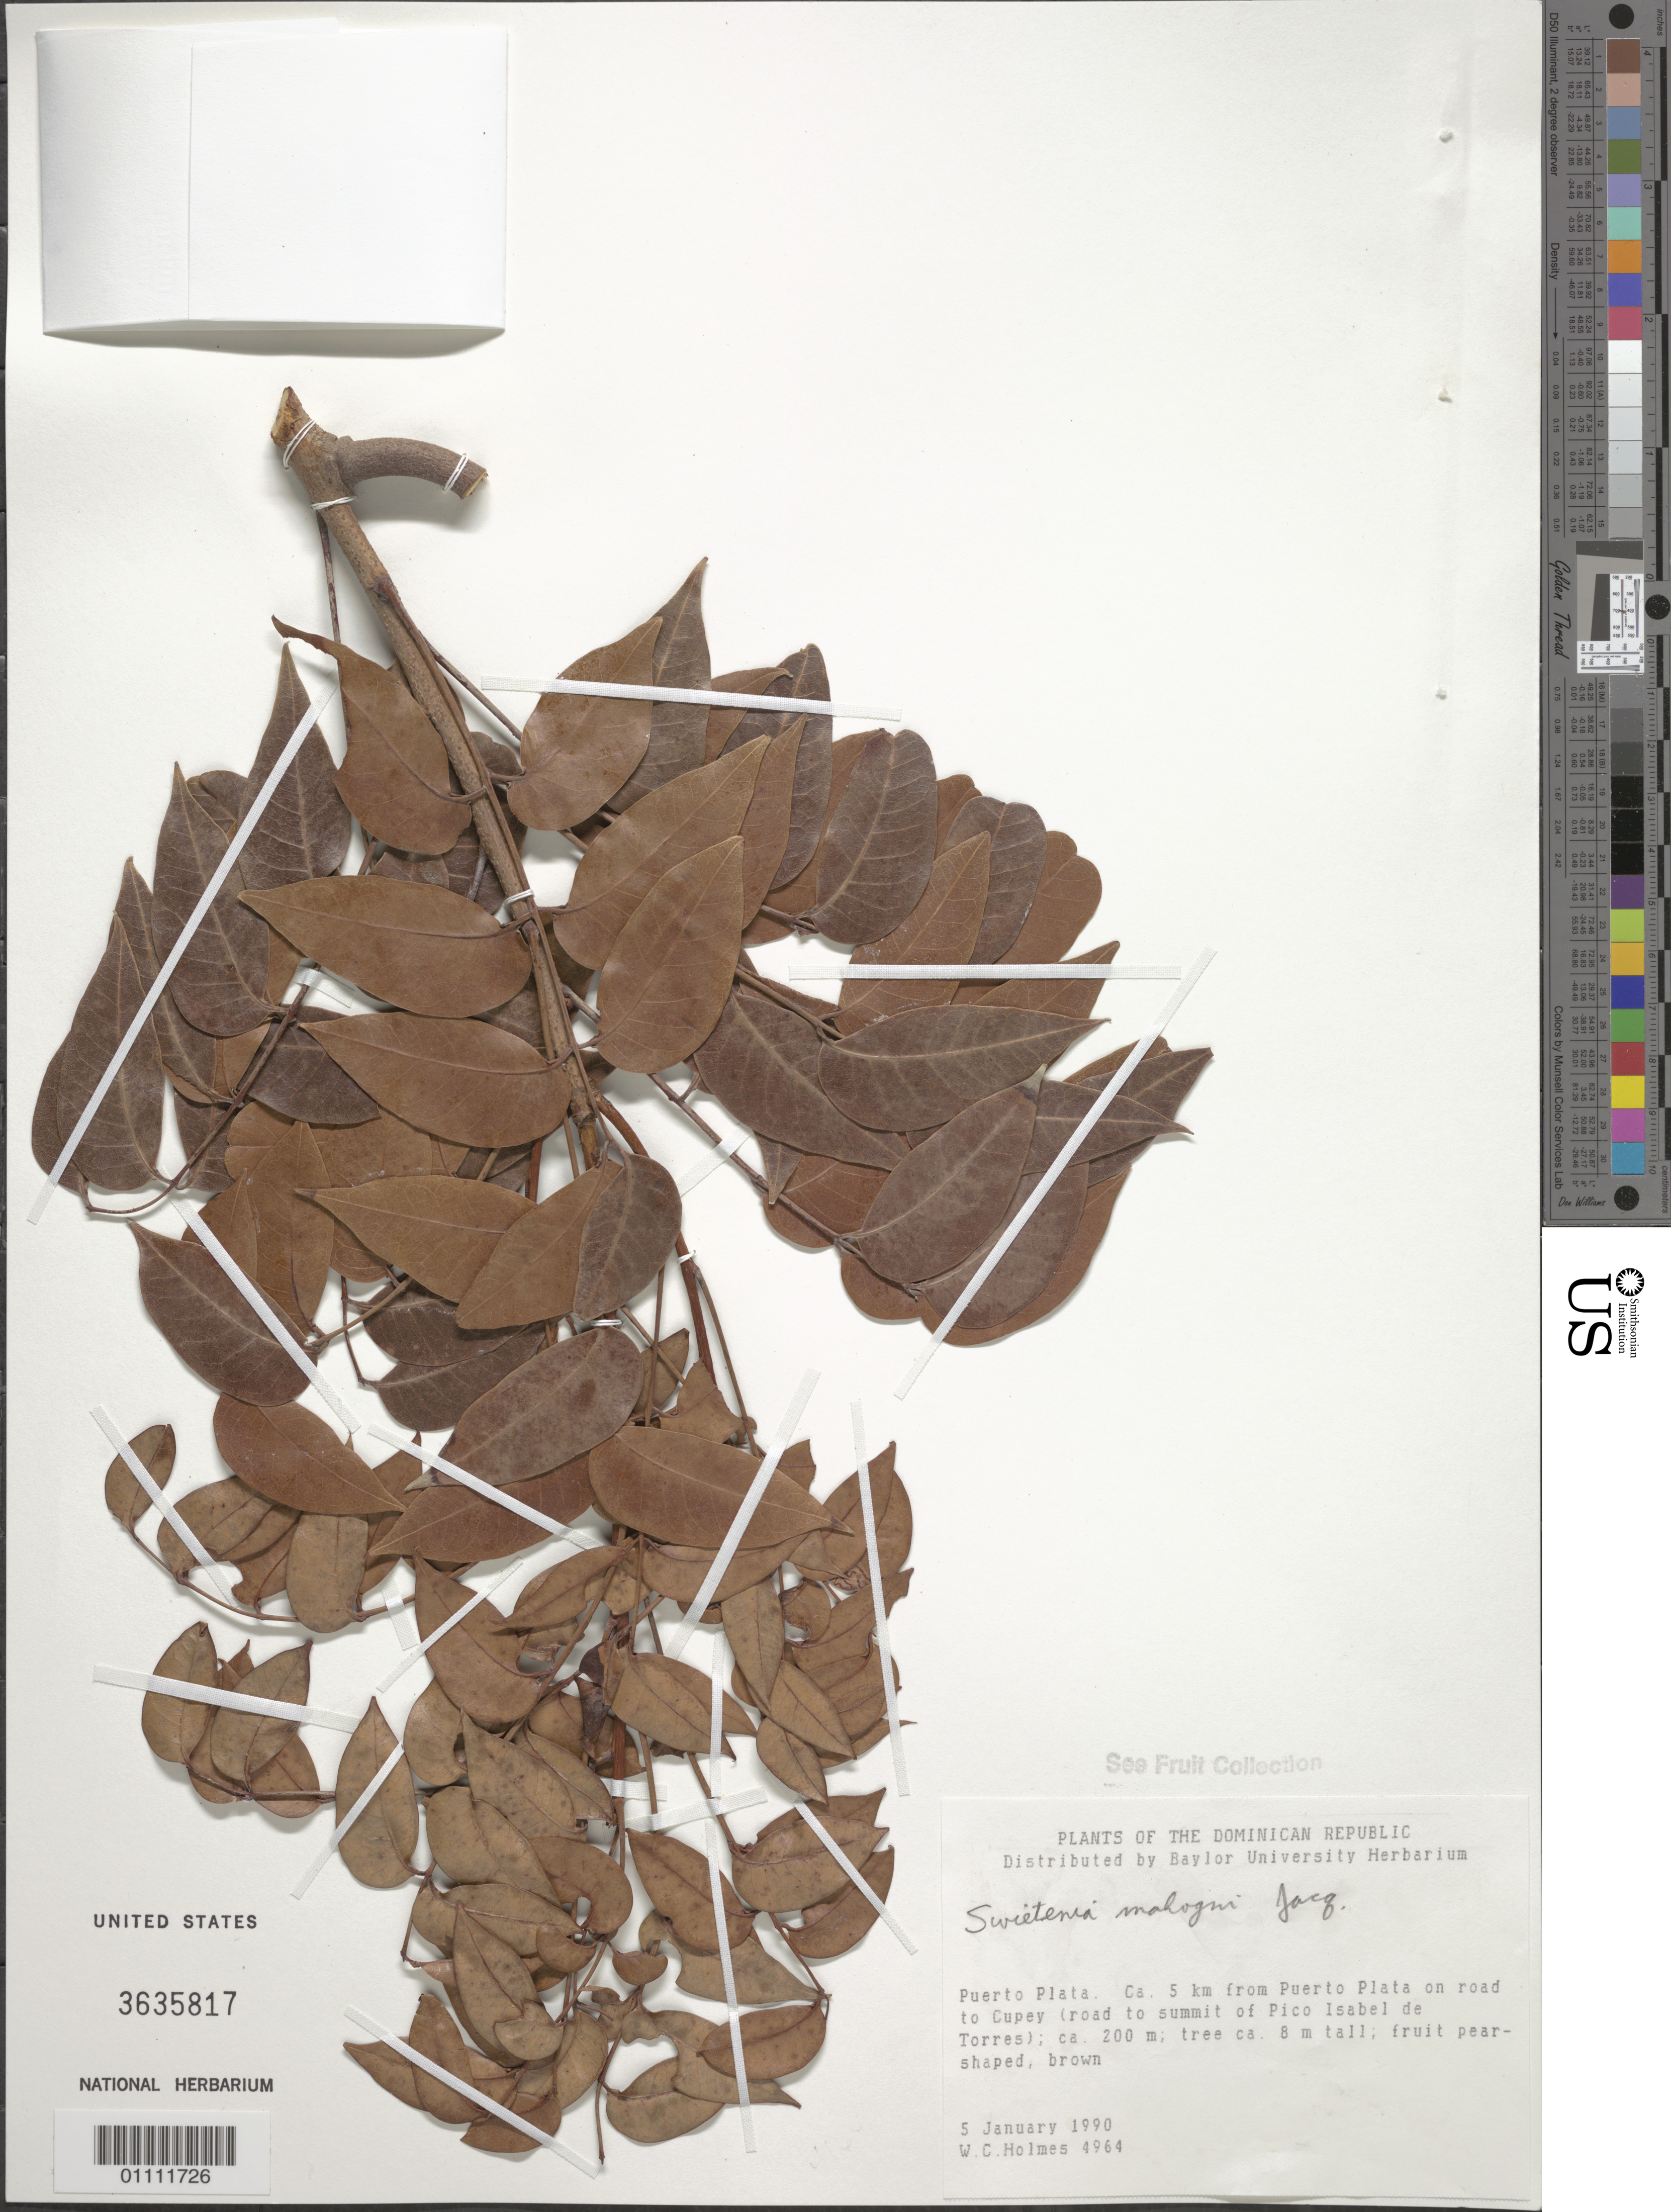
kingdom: Plantae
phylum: Tracheophyta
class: Magnoliopsida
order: Sapindales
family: Meliaceae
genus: Swietenia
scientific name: Swietenia mahagoni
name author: (L.) Jacq.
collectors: W. C. Holmes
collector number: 4964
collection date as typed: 05 Jan 1990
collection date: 1990-01-05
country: Dominican Republic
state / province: Puerto Plata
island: Hispaniola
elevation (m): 200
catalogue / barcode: US 3635817